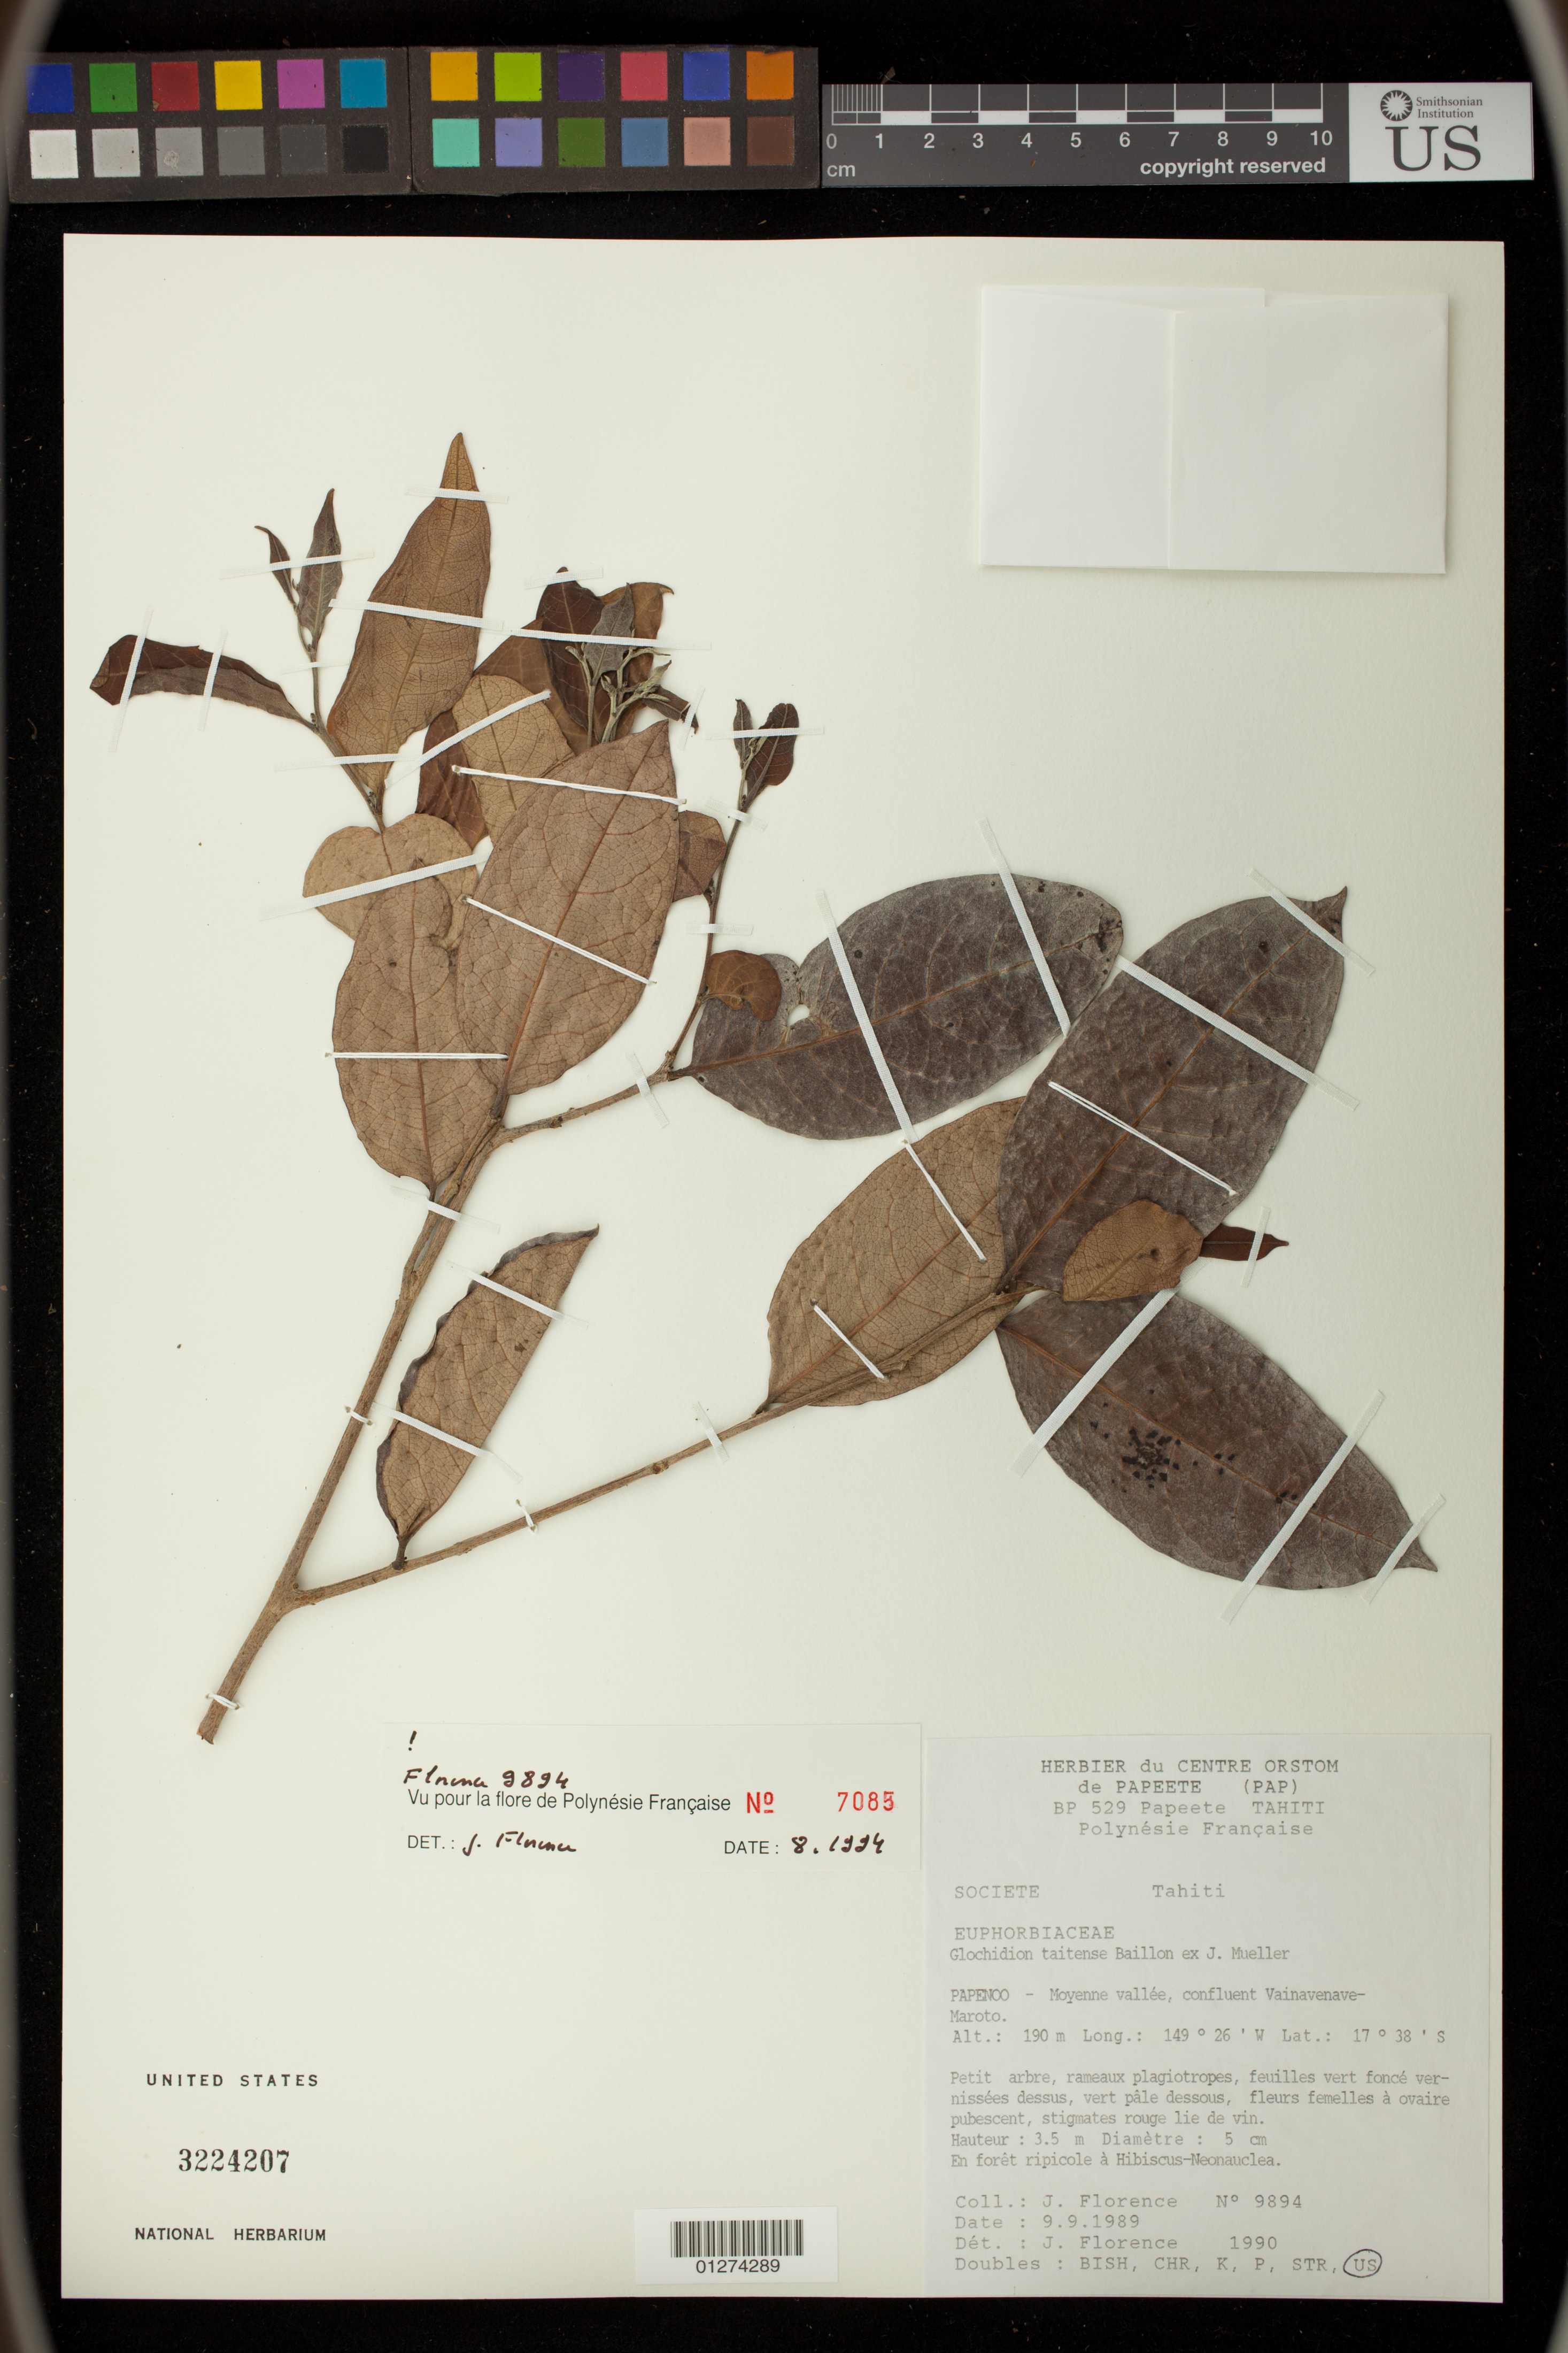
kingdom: Plantae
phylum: Tracheophyta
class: Magnoliopsida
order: Malpighiales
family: Phyllanthaceae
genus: Phyllanthus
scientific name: Phyllanthus taitensis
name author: (Baill. ex Müll. Arg.) Müll. Arg.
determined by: Wagner, W. L., (BOT), Smithsonian Institution - National Museum of Natural History (UNITED STATES)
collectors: J. Florence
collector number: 9894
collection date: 1989-09-09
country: French Polynesia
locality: Societe. Tahiti. Papenoo - Moyenne vallee, confluent Vainavenave-Maroto.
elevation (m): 190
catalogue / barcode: US 3224207